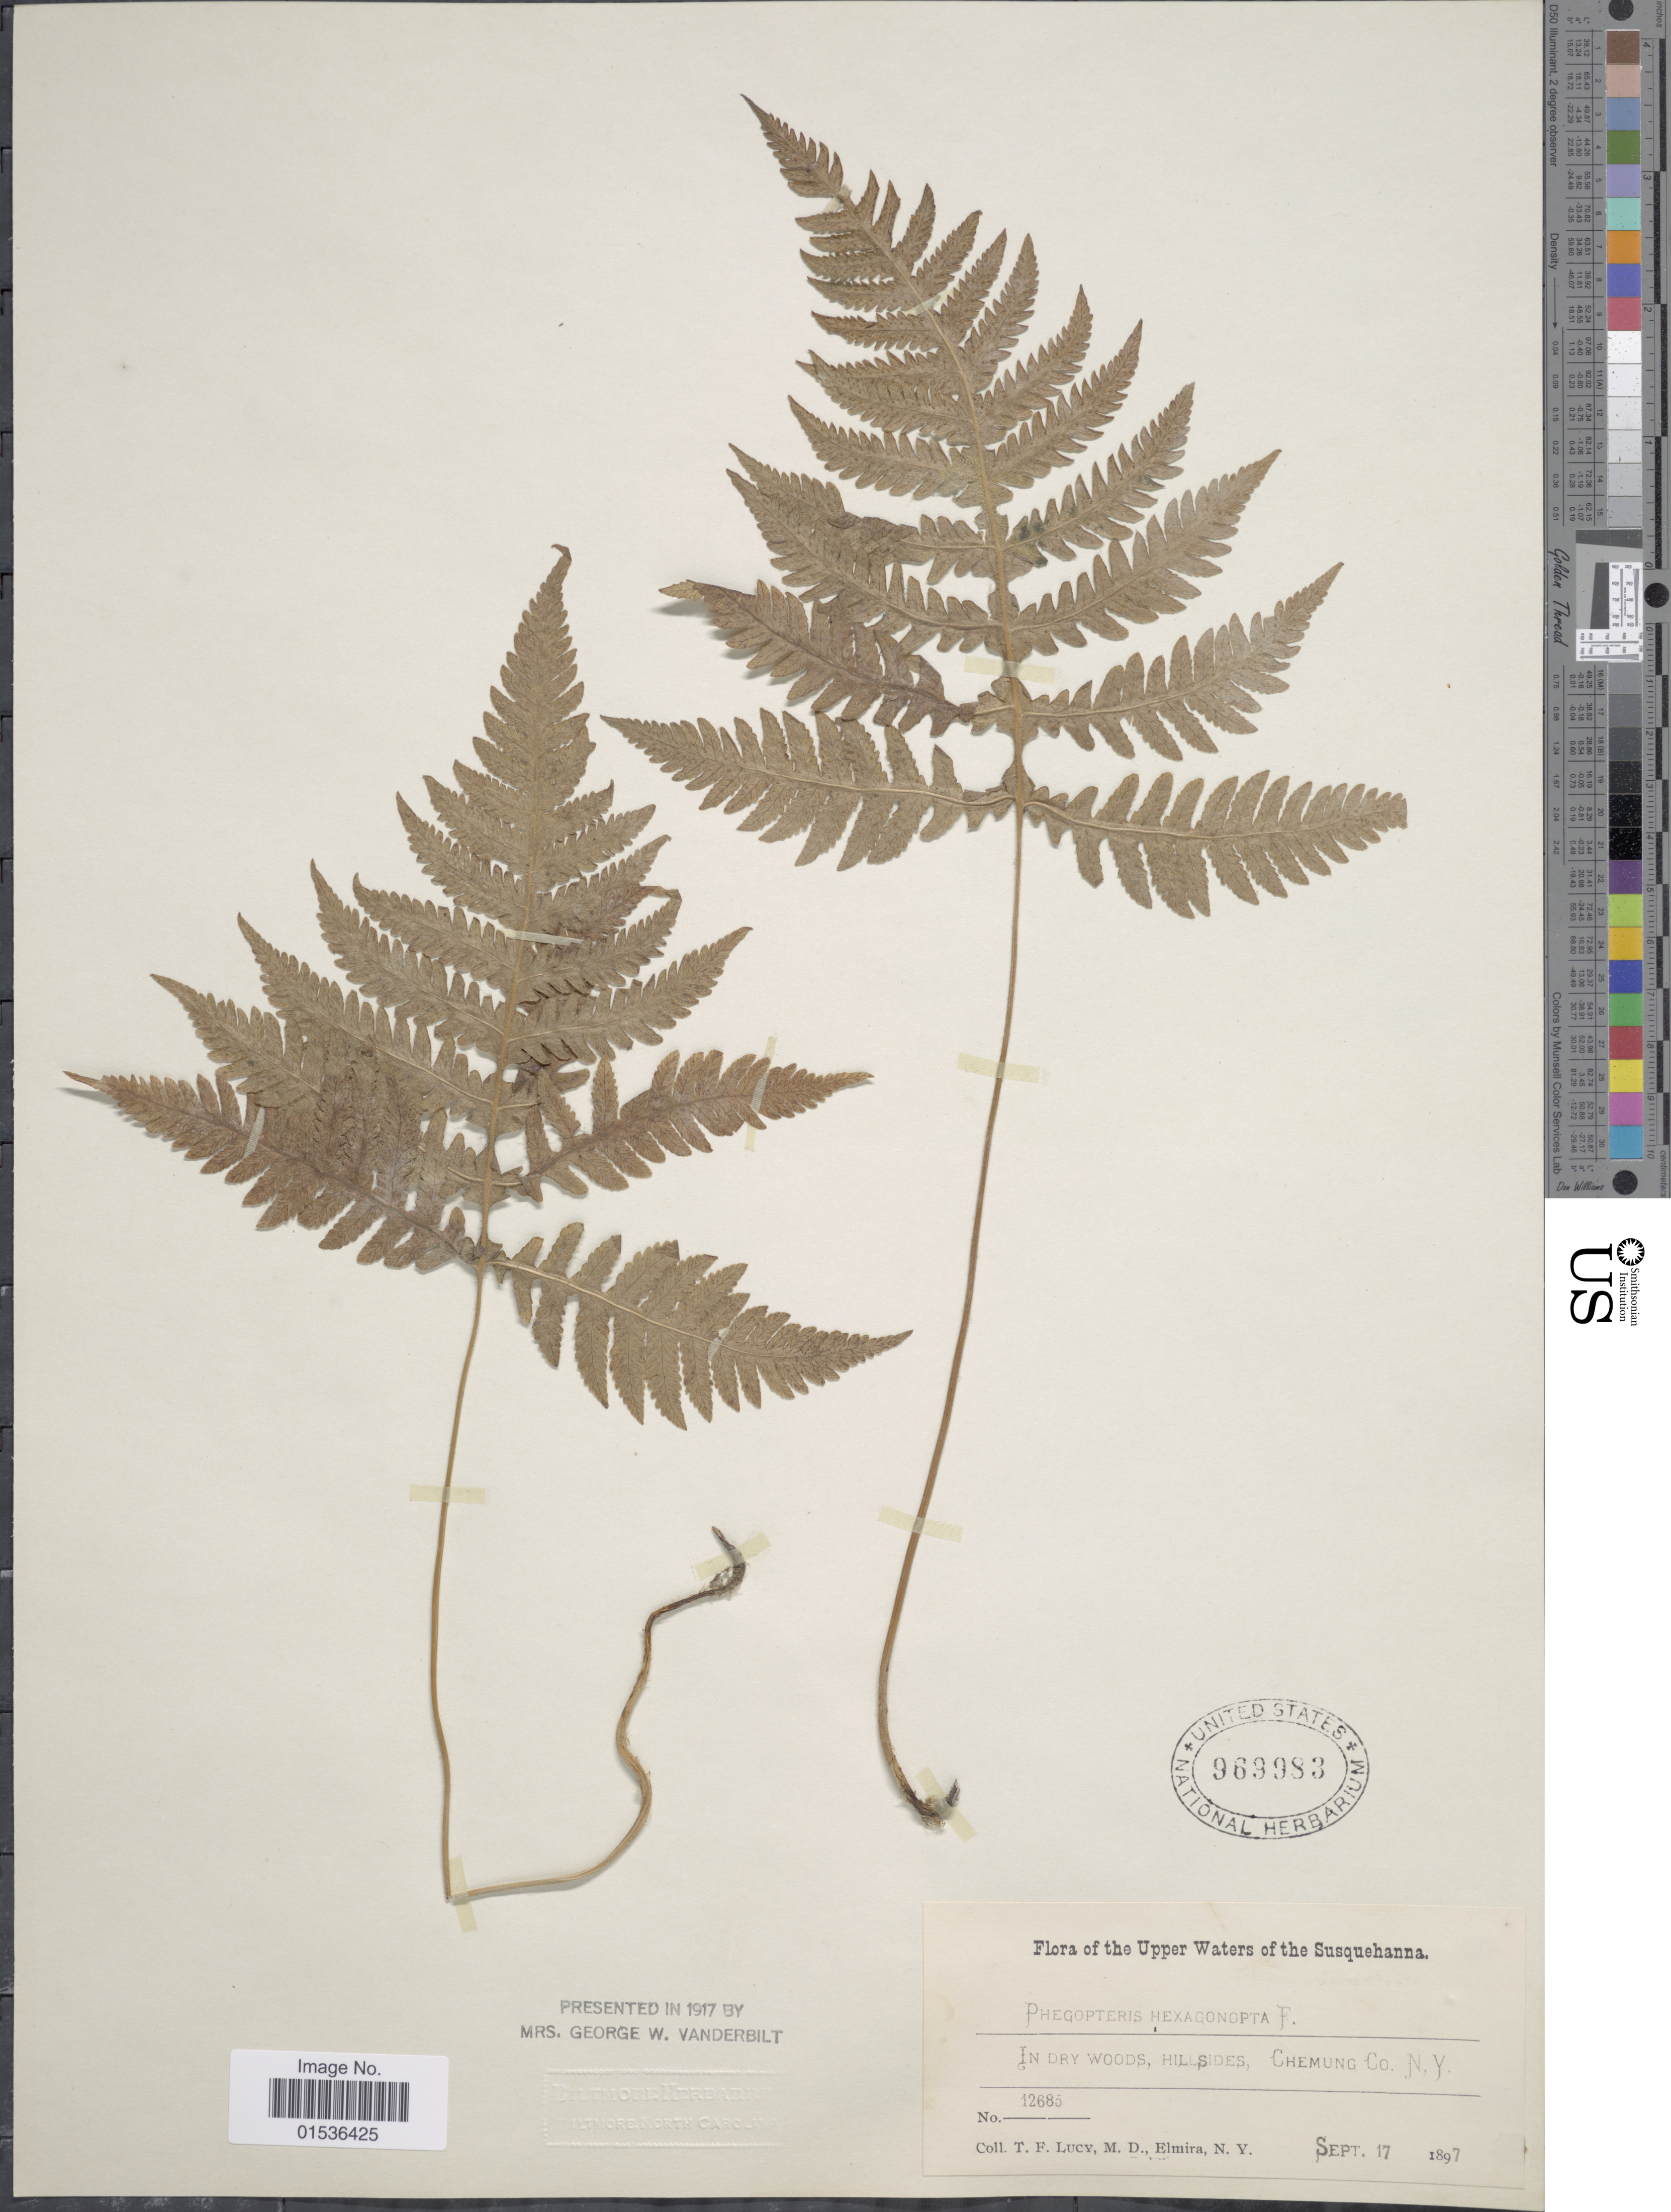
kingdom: Plantae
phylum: Tracheophyta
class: Polypodiopsida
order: Polypodiales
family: Thelypteridaceae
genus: Phegopteris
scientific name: Phegopteris hexagonoptera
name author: (Michx.) Fée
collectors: T. Lucy & M. Elmira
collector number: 12685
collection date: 1897-09-17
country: United States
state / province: New York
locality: Upper Waters of the Susquehanna, Hillsides, Chemnung, N.Y.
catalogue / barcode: US 969983